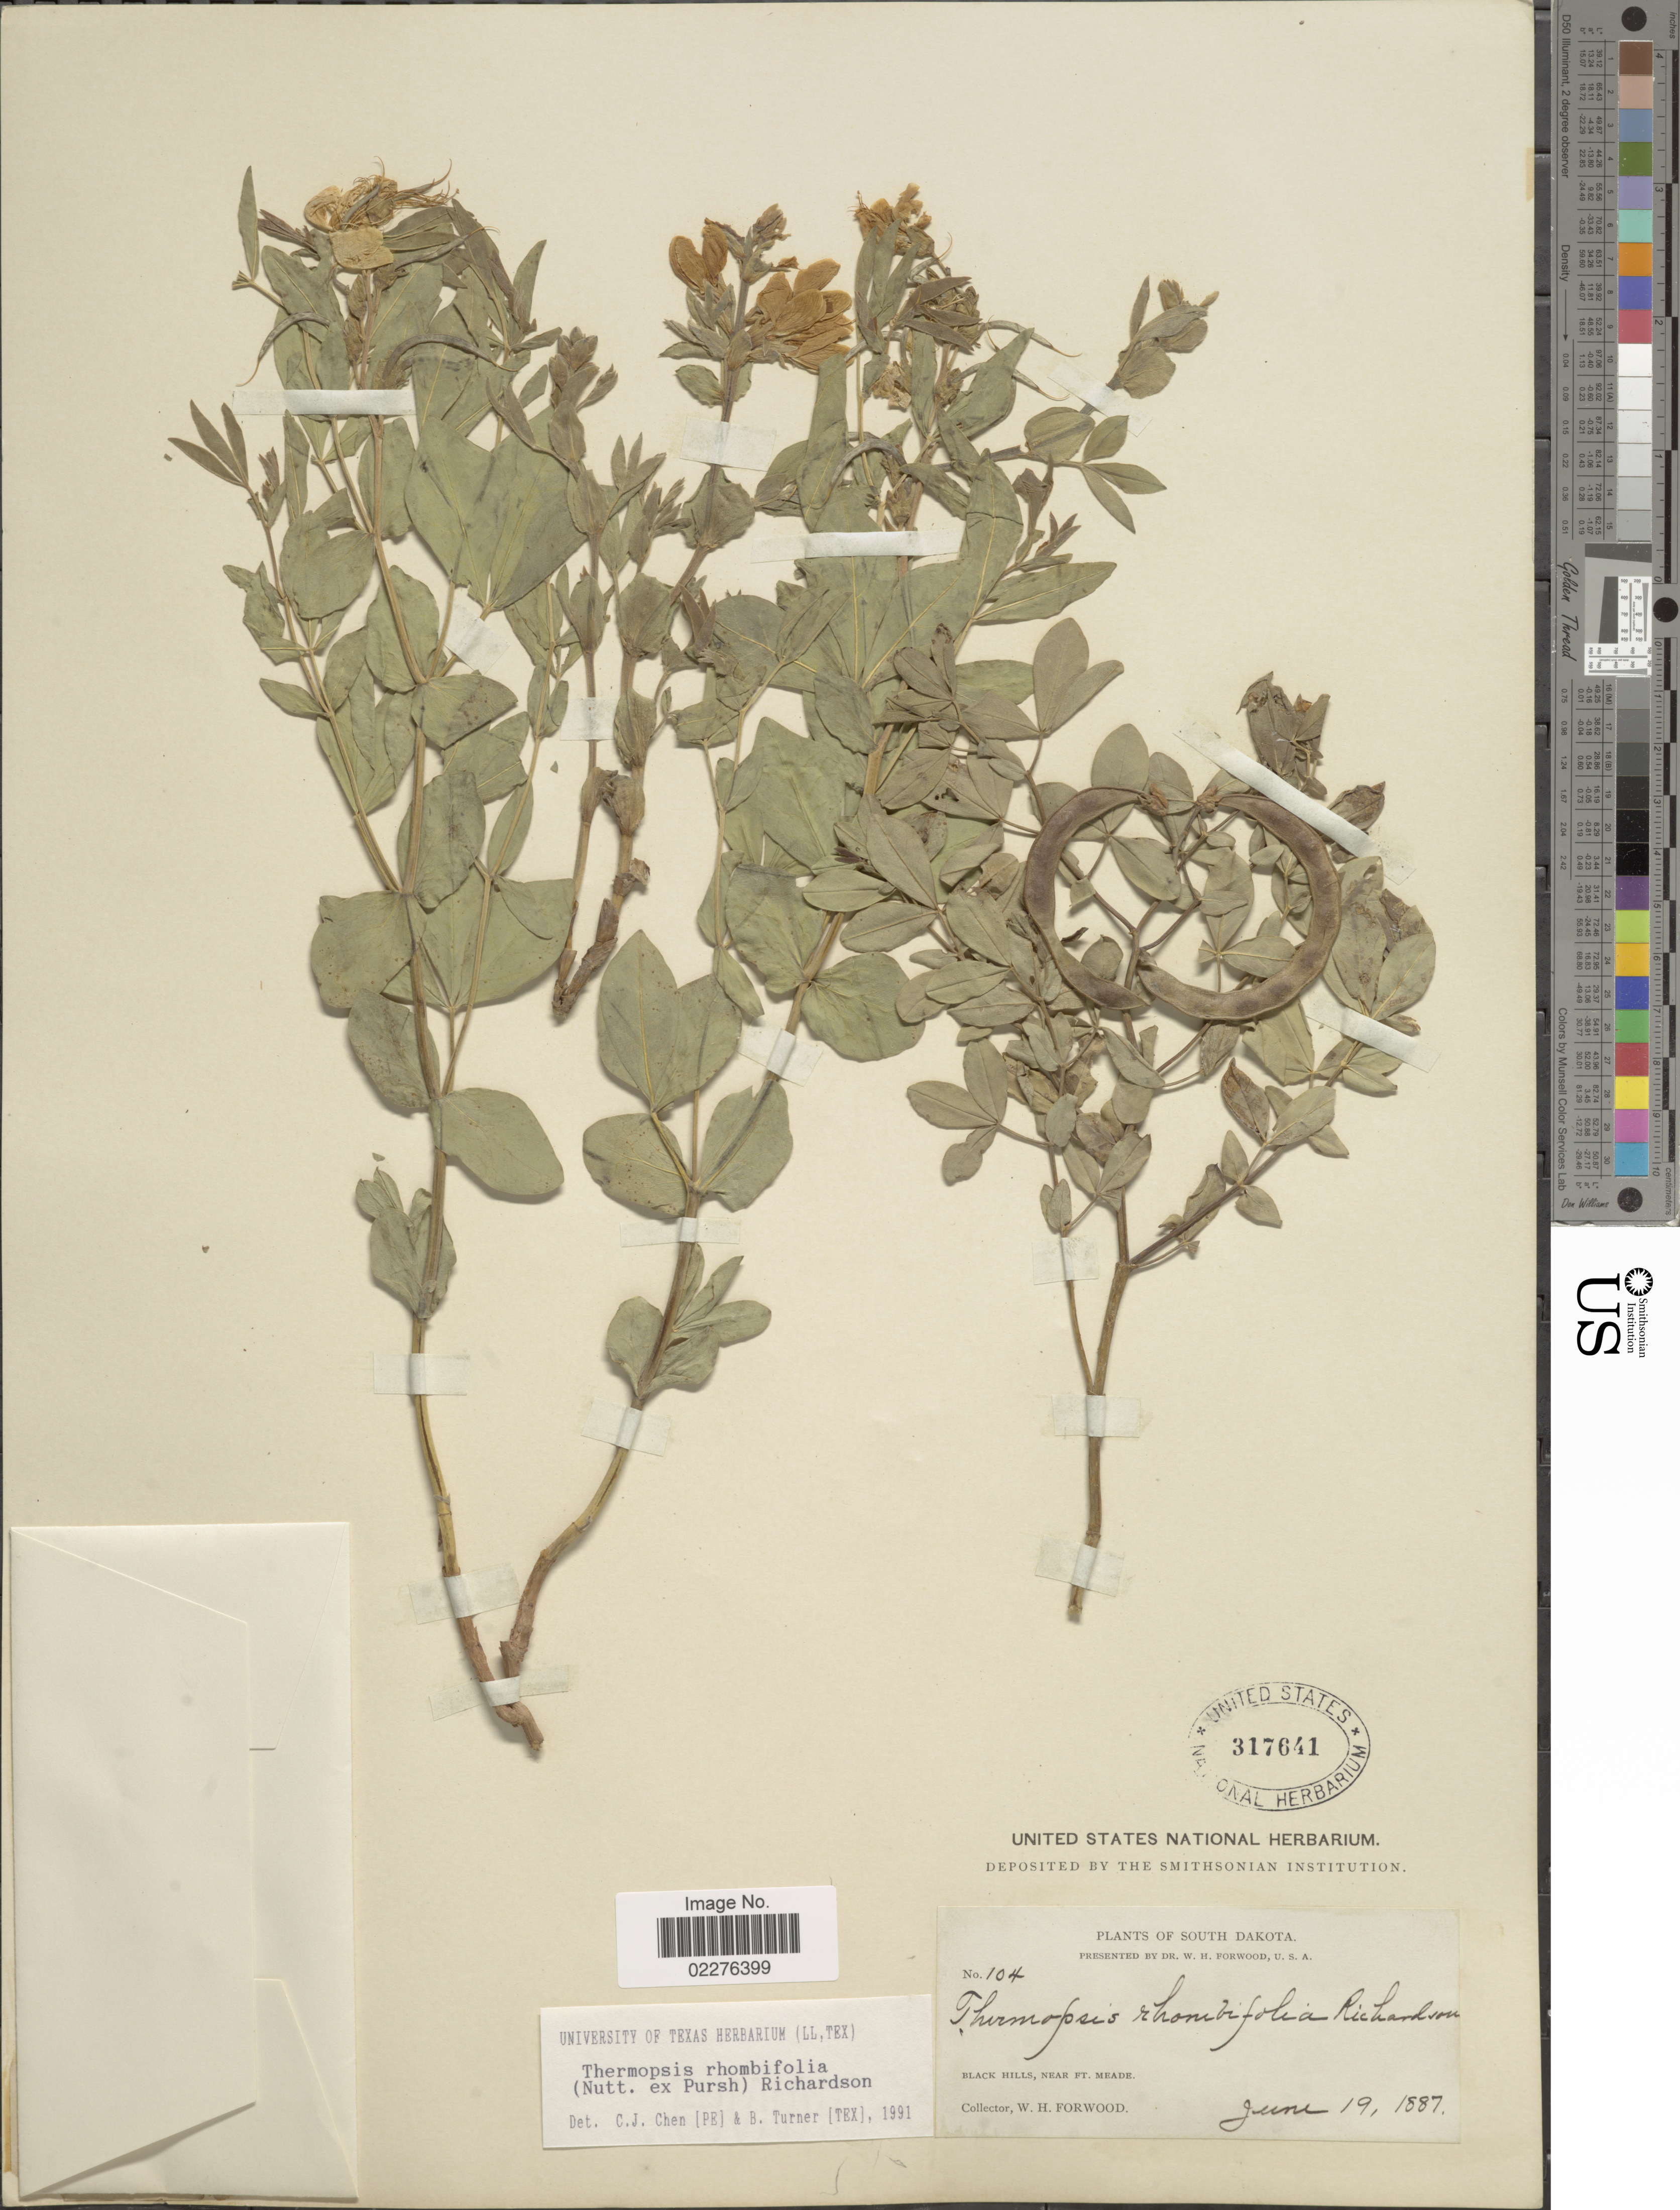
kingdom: Plantae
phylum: Tracheophyta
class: Magnoliopsida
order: Fabales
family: Fabaceae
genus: Thermopsis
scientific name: Thermopsis rhombifolia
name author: Richardson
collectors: W. Forwood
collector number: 104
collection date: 1887-06-19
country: United States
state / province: South Dakota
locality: Black Hills, near Ft Meade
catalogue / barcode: US 317641